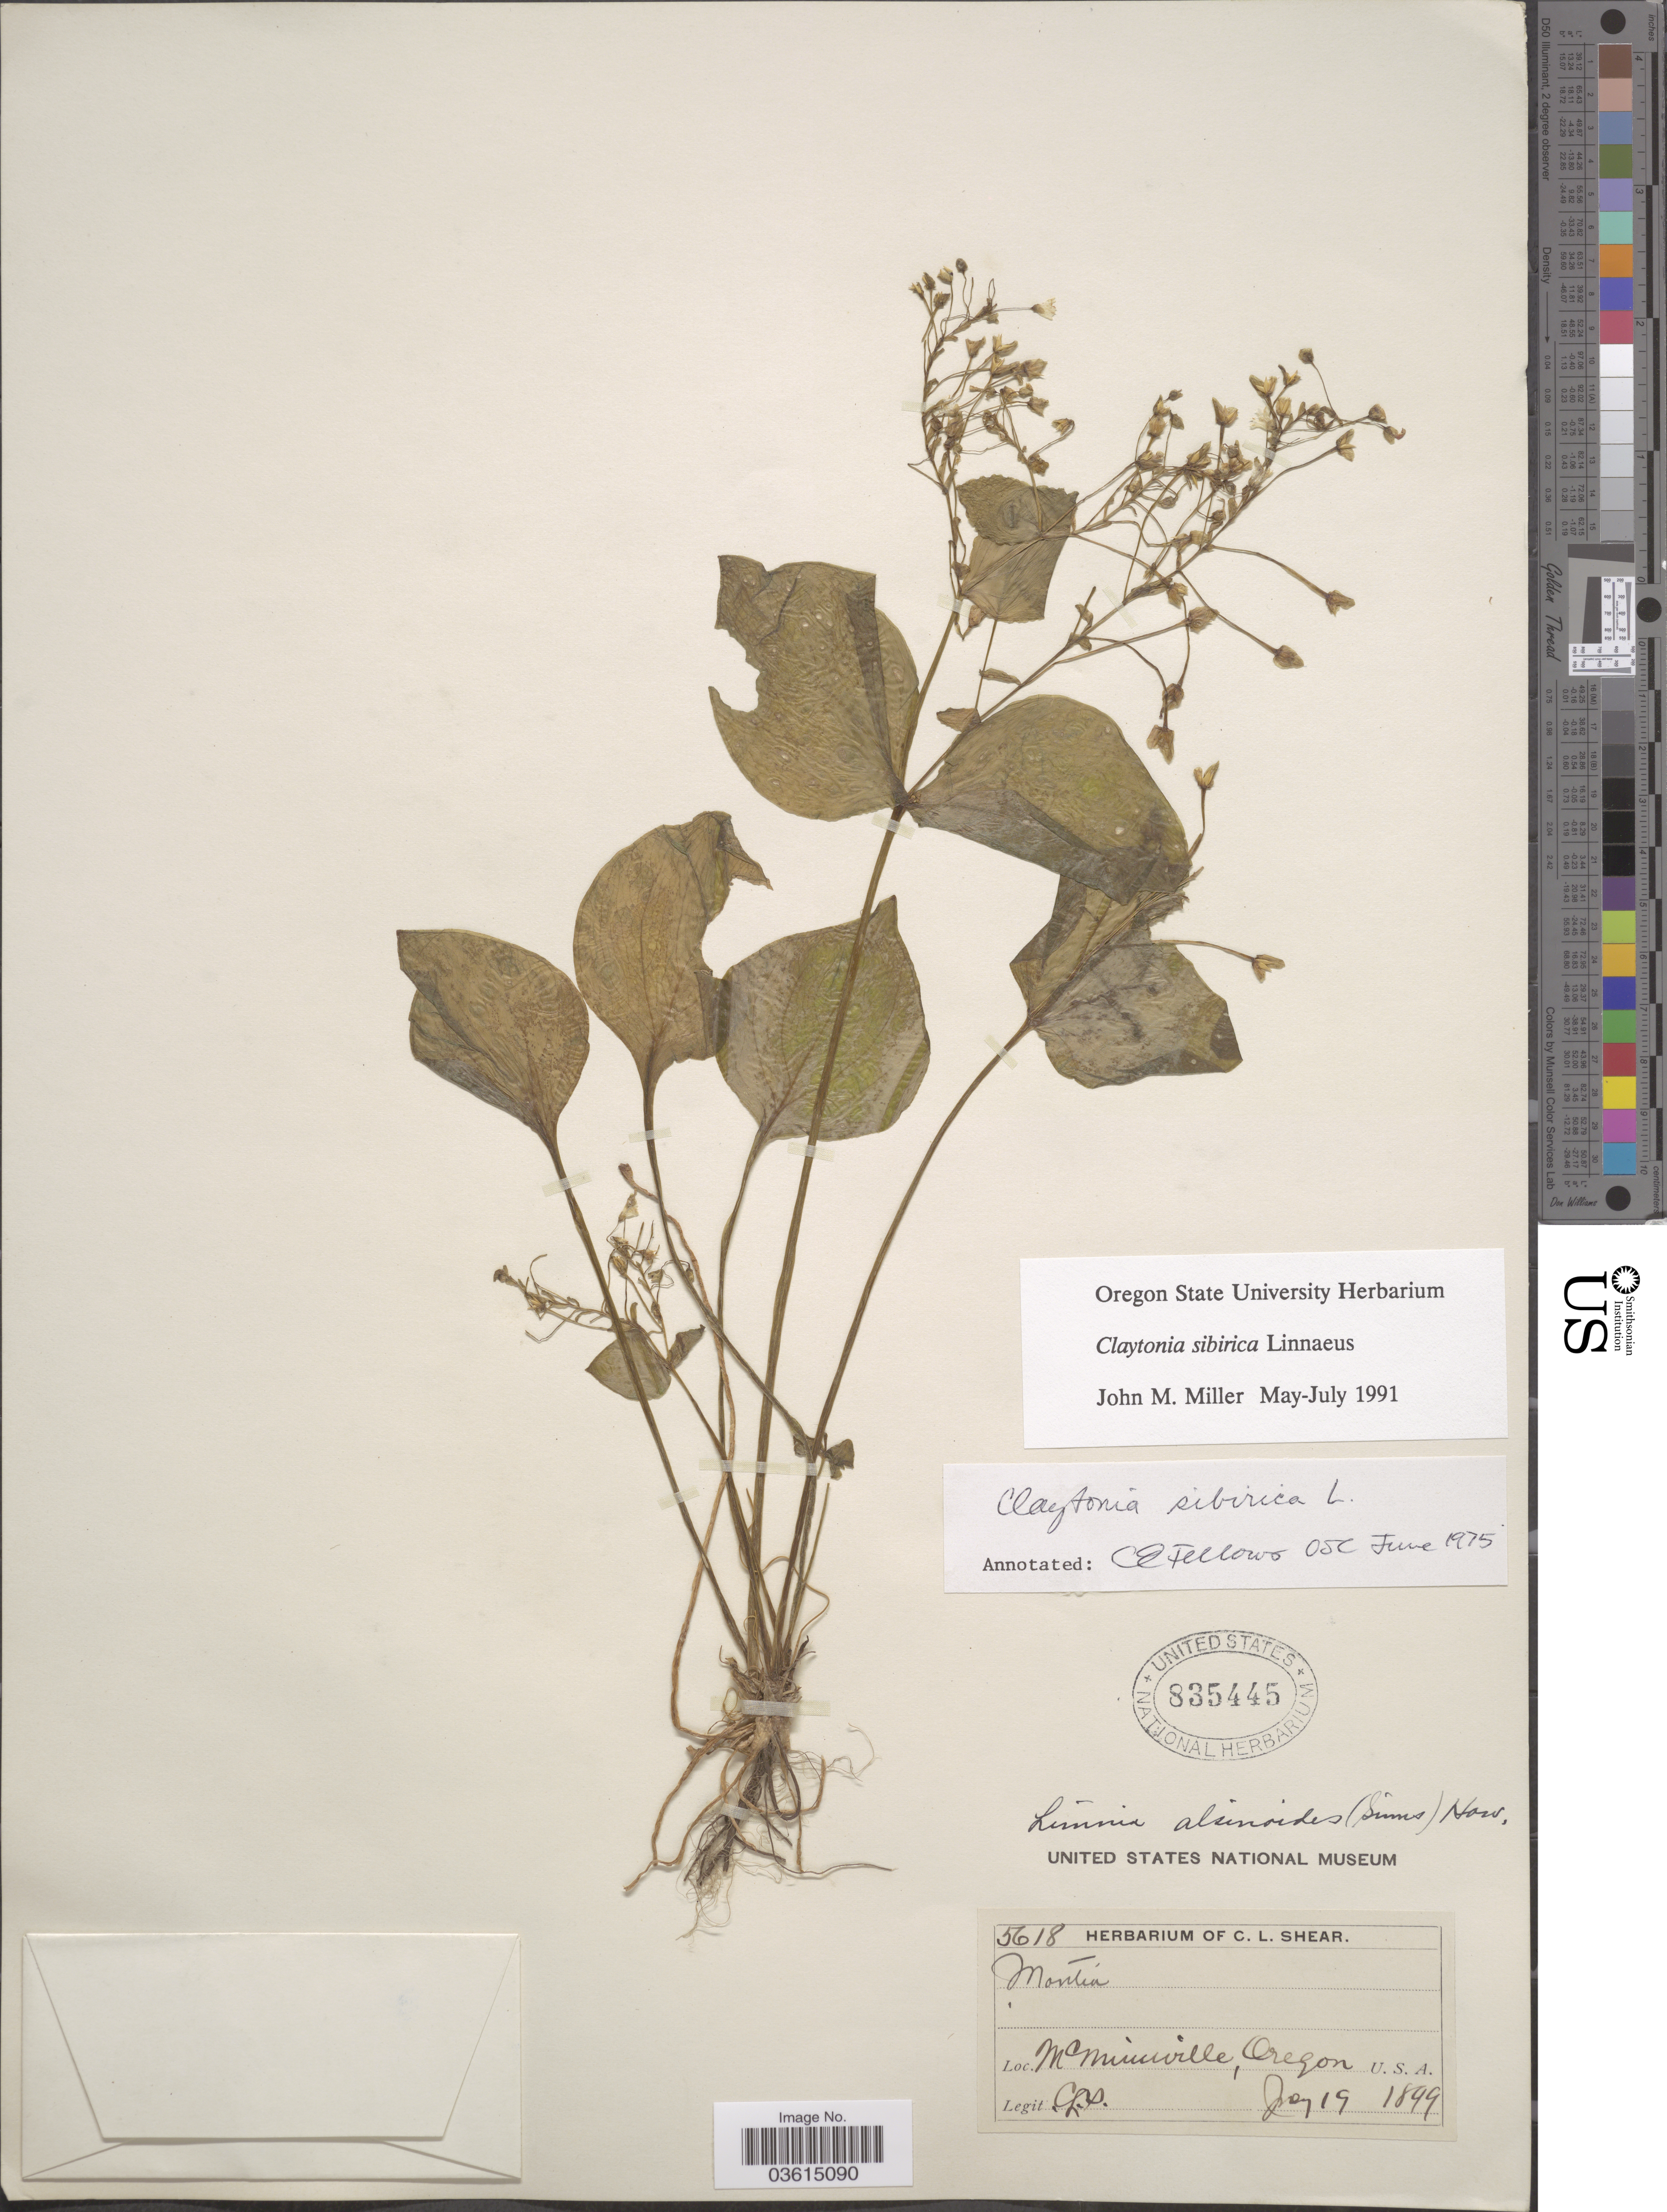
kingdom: Plantae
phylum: Tracheophyta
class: Magnoliopsida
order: Caryophyllales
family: Montiaceae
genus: Claytonia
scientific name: Claytonia sibirica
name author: L.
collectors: C. L. Shear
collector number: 5618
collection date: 1899-07-19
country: United States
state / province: Oregon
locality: McMinnville. U. S. A.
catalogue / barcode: US 835445